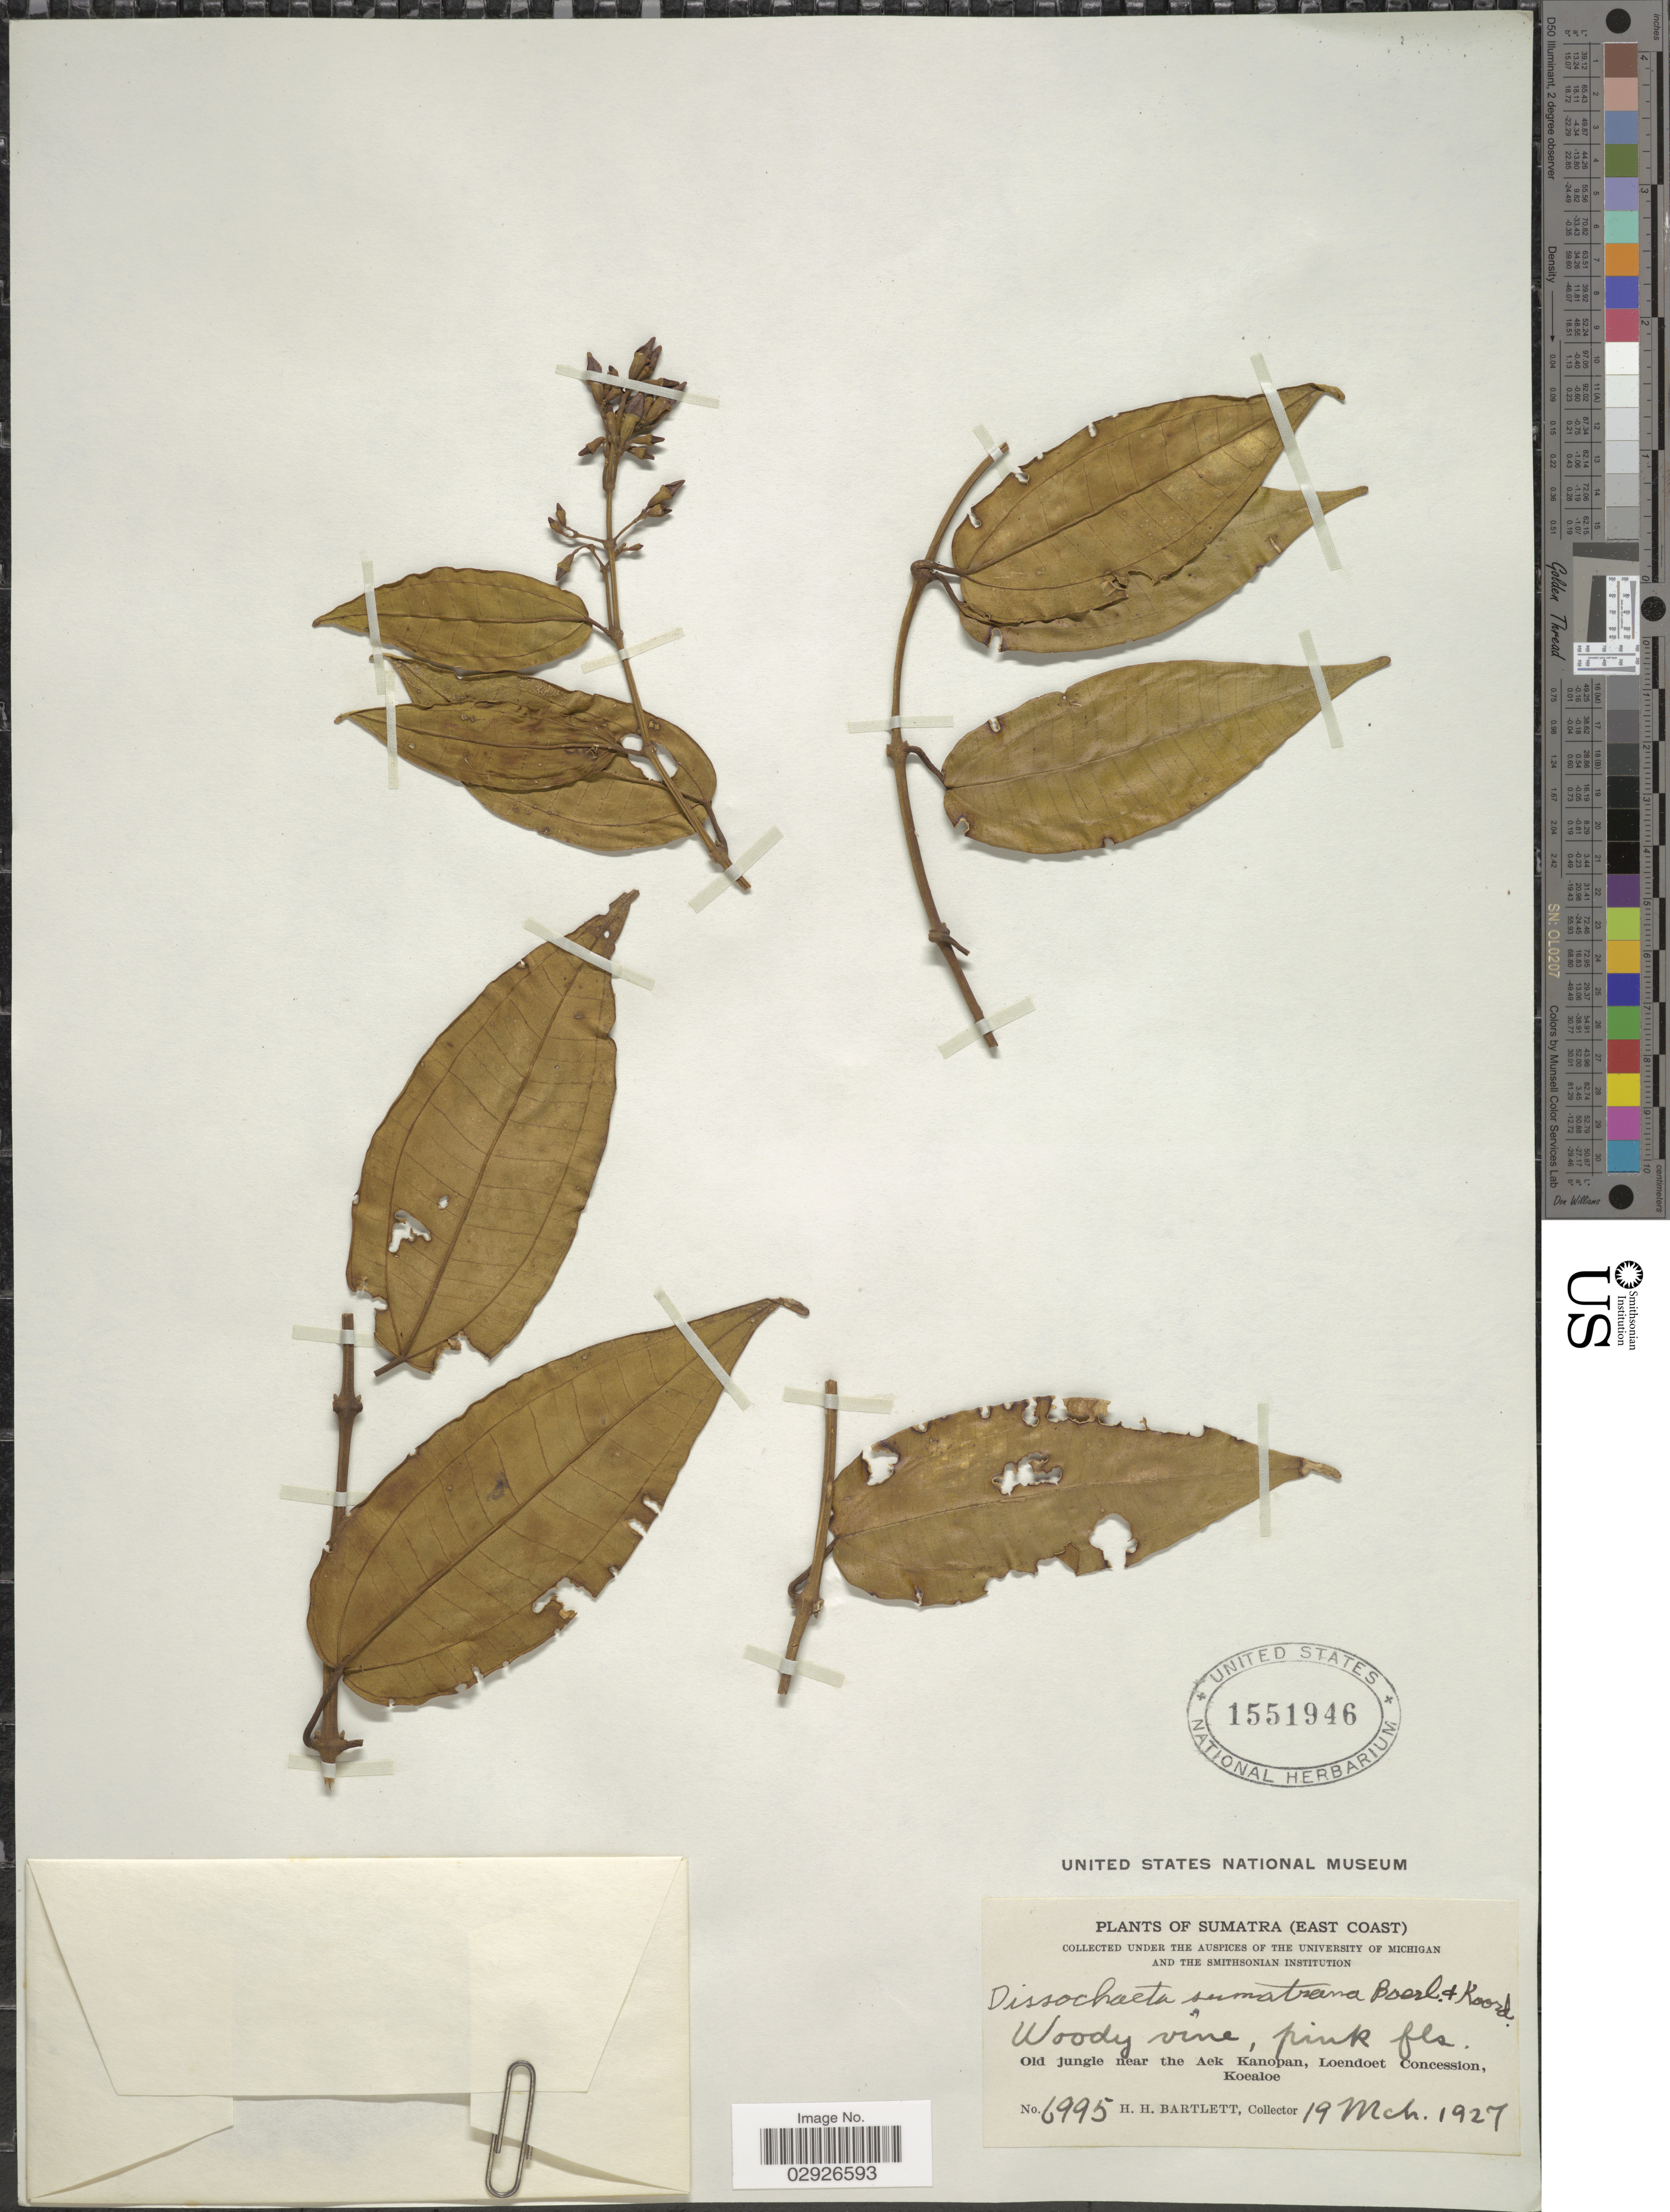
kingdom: Plantae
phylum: Tracheophyta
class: Magnoliopsida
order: Myrtales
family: Melastomataceae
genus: Dissochaeta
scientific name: Dissochaeta sumatrana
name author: Boerl. & Koord.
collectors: H. H. Bartlett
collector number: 6995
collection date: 1927-03-19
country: Indonesia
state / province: Sumatra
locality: (East Coast). Old jungle near the Aek Kanopan, Loendoet Concession, Koealoe.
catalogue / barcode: US 1551946